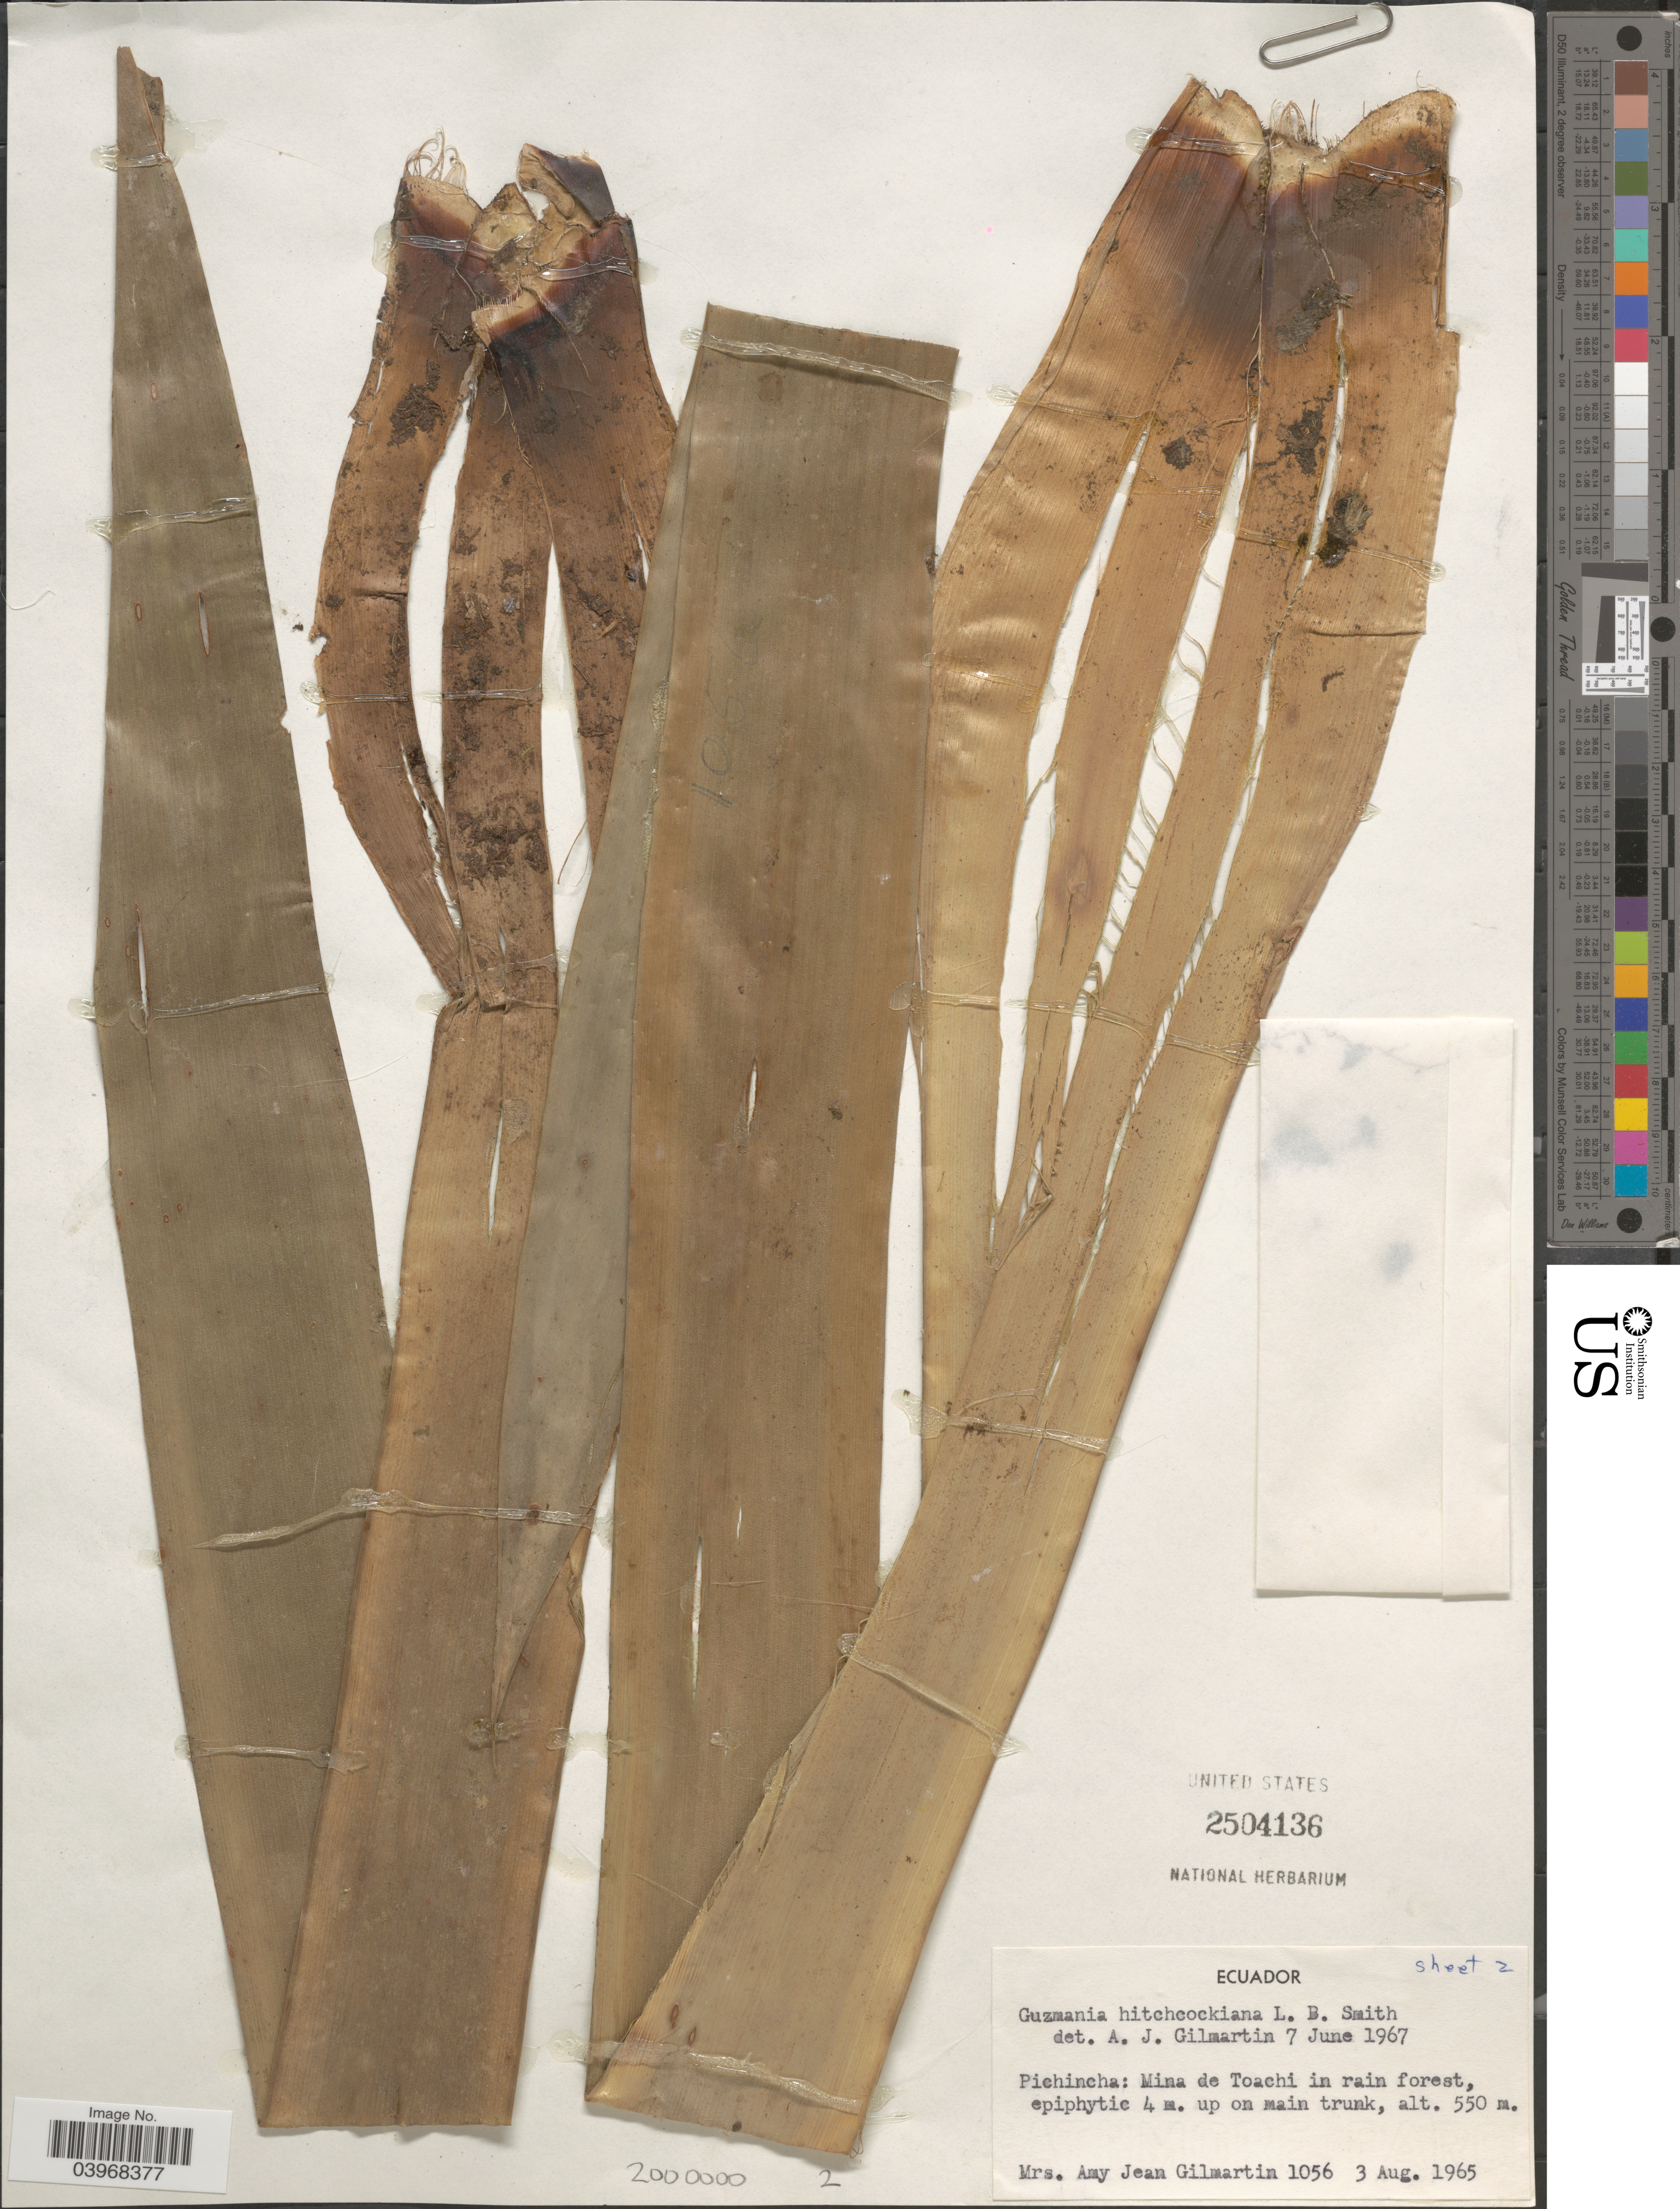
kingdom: Plantae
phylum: Tracheophyta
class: Liliopsida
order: Poales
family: Bromeliaceae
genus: Guzmania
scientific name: Guzmania hitchcockiana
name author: L.B. Sm.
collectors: A. J. Gilmartin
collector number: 1056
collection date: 1965-08-03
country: Ecuador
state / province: Pichincha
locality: Mina de Toachi in rain forest.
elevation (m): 550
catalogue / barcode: US 2504136